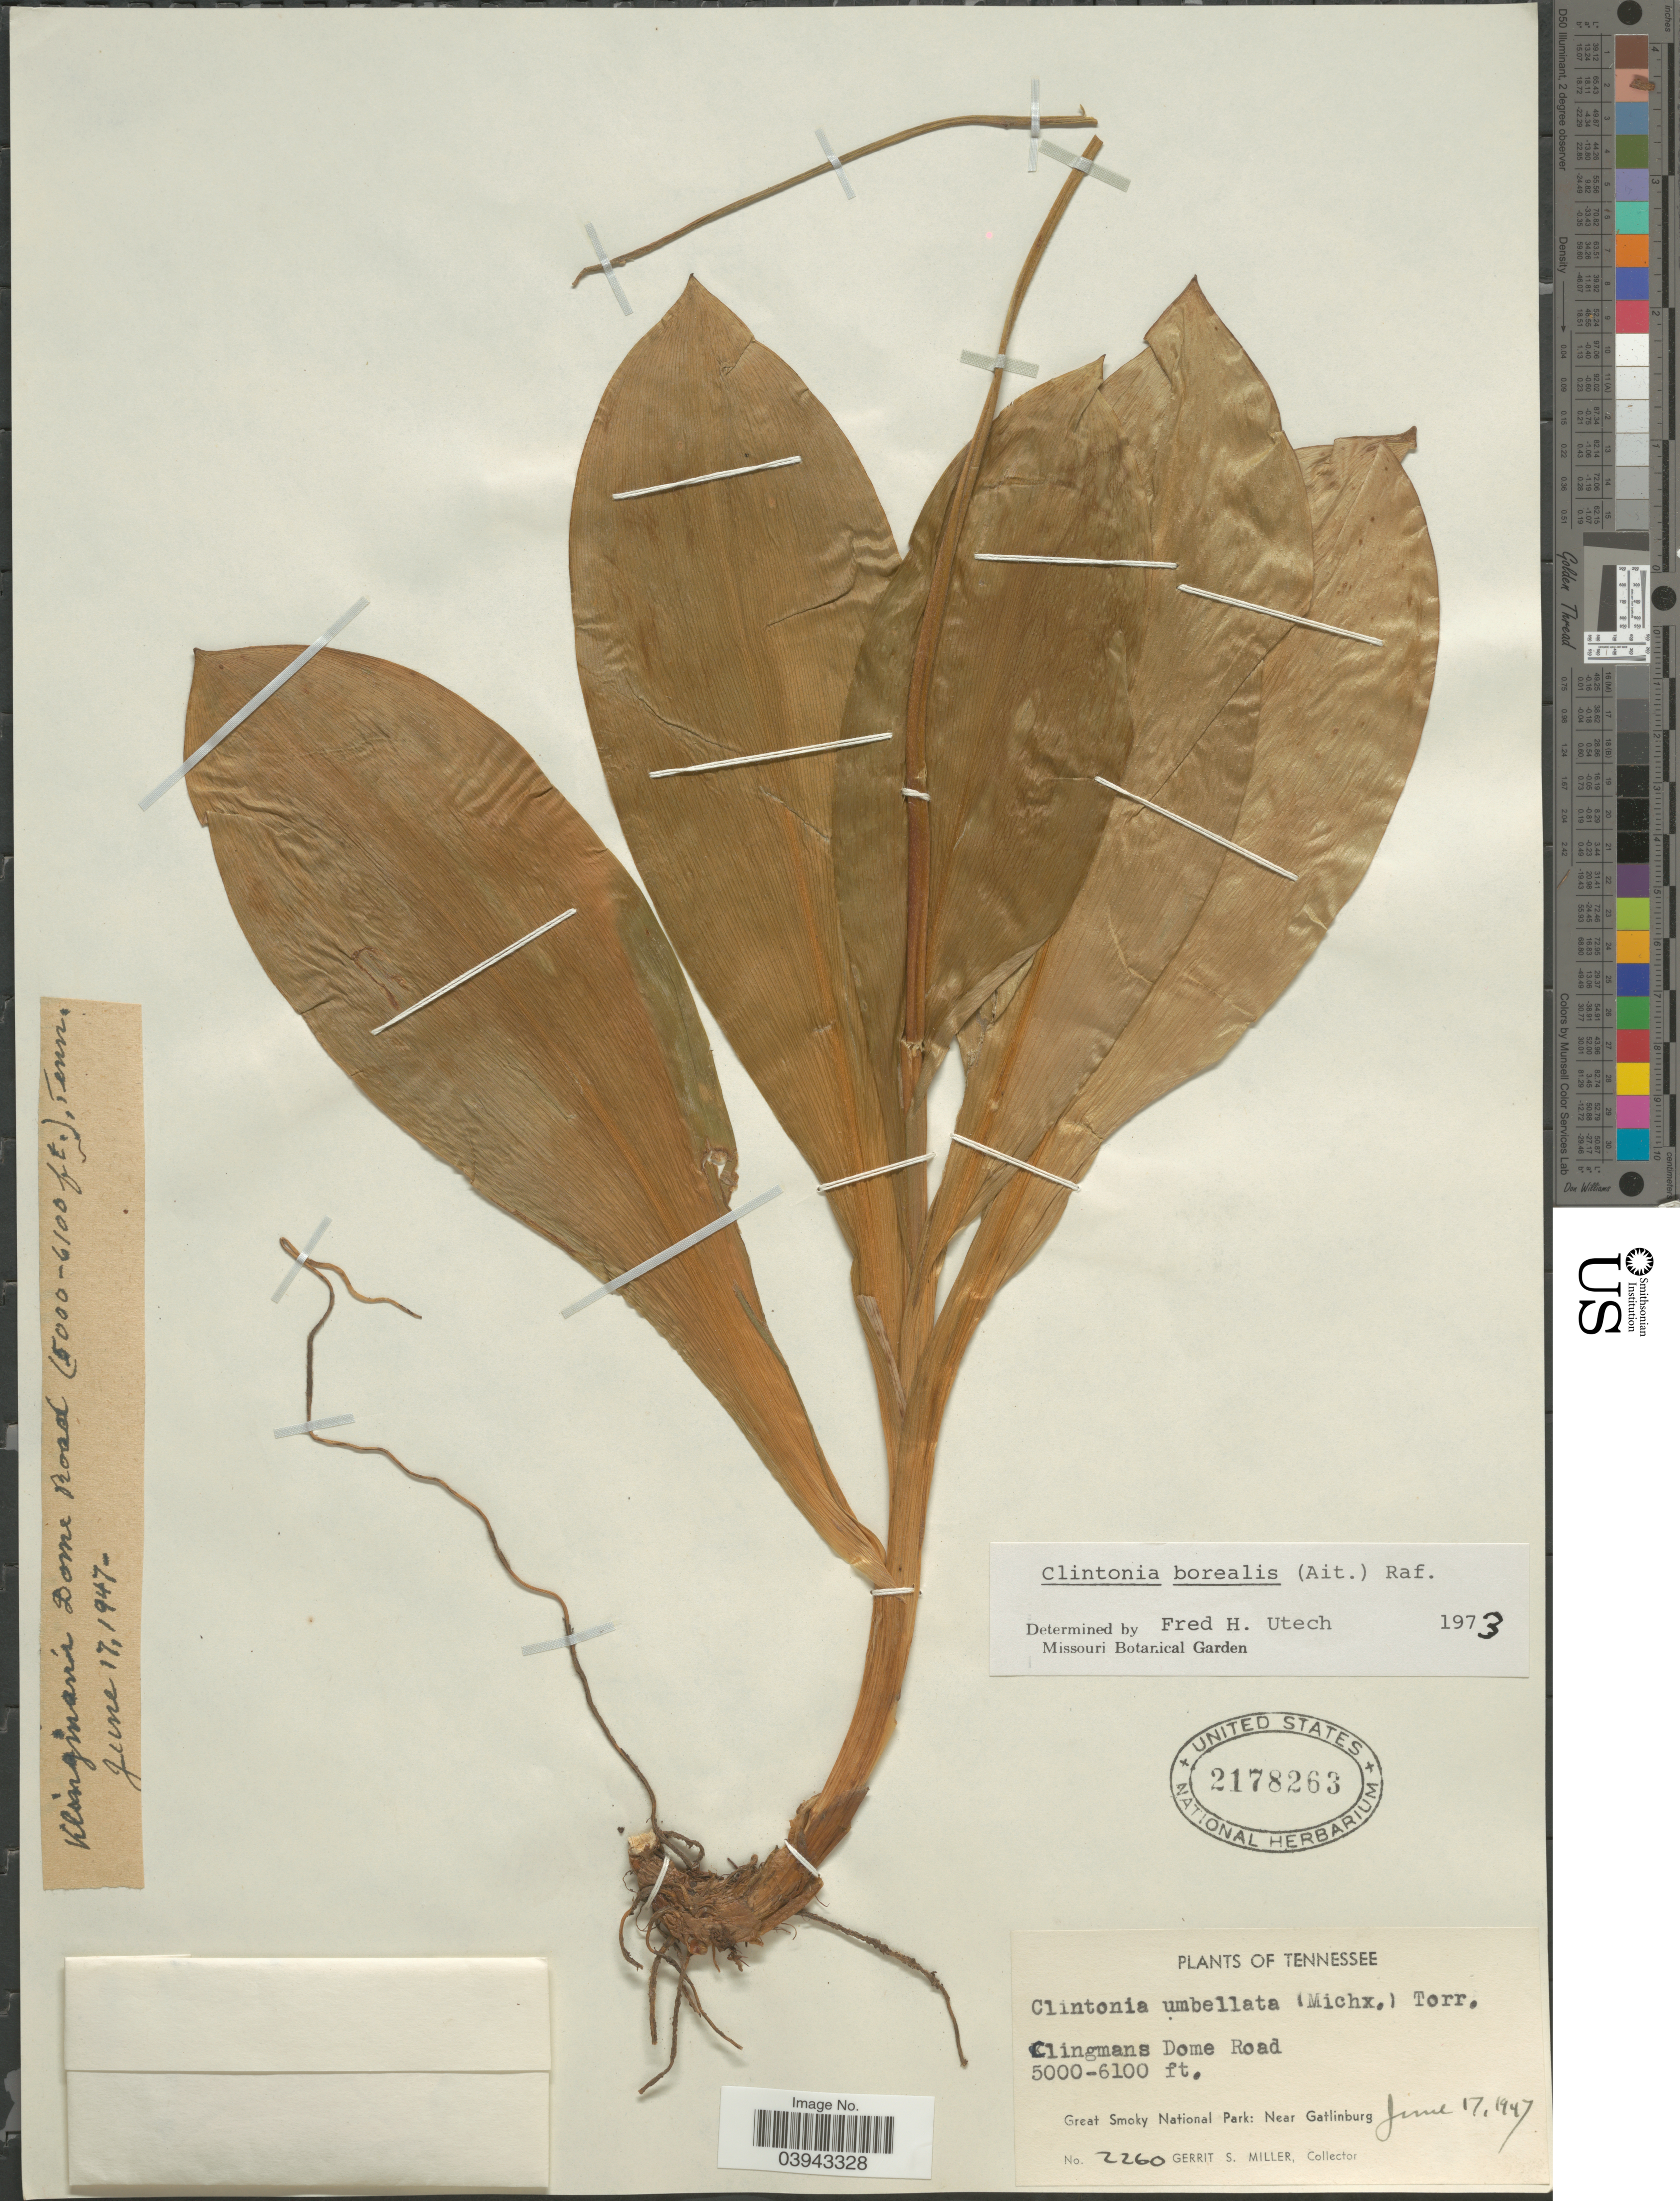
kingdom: Plantae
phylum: Tracheophyta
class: Liliopsida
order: Liliales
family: Liliaceae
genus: Clintonia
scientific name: Clintonia borealis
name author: (Aiton) Raf.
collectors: G. S. Miller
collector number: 2260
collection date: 1947-06-17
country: United States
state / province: Tennessee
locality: Clingmans Dome Road. Great Smoky National Park: Near Gatlinburg.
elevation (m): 1524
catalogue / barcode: US 2178263